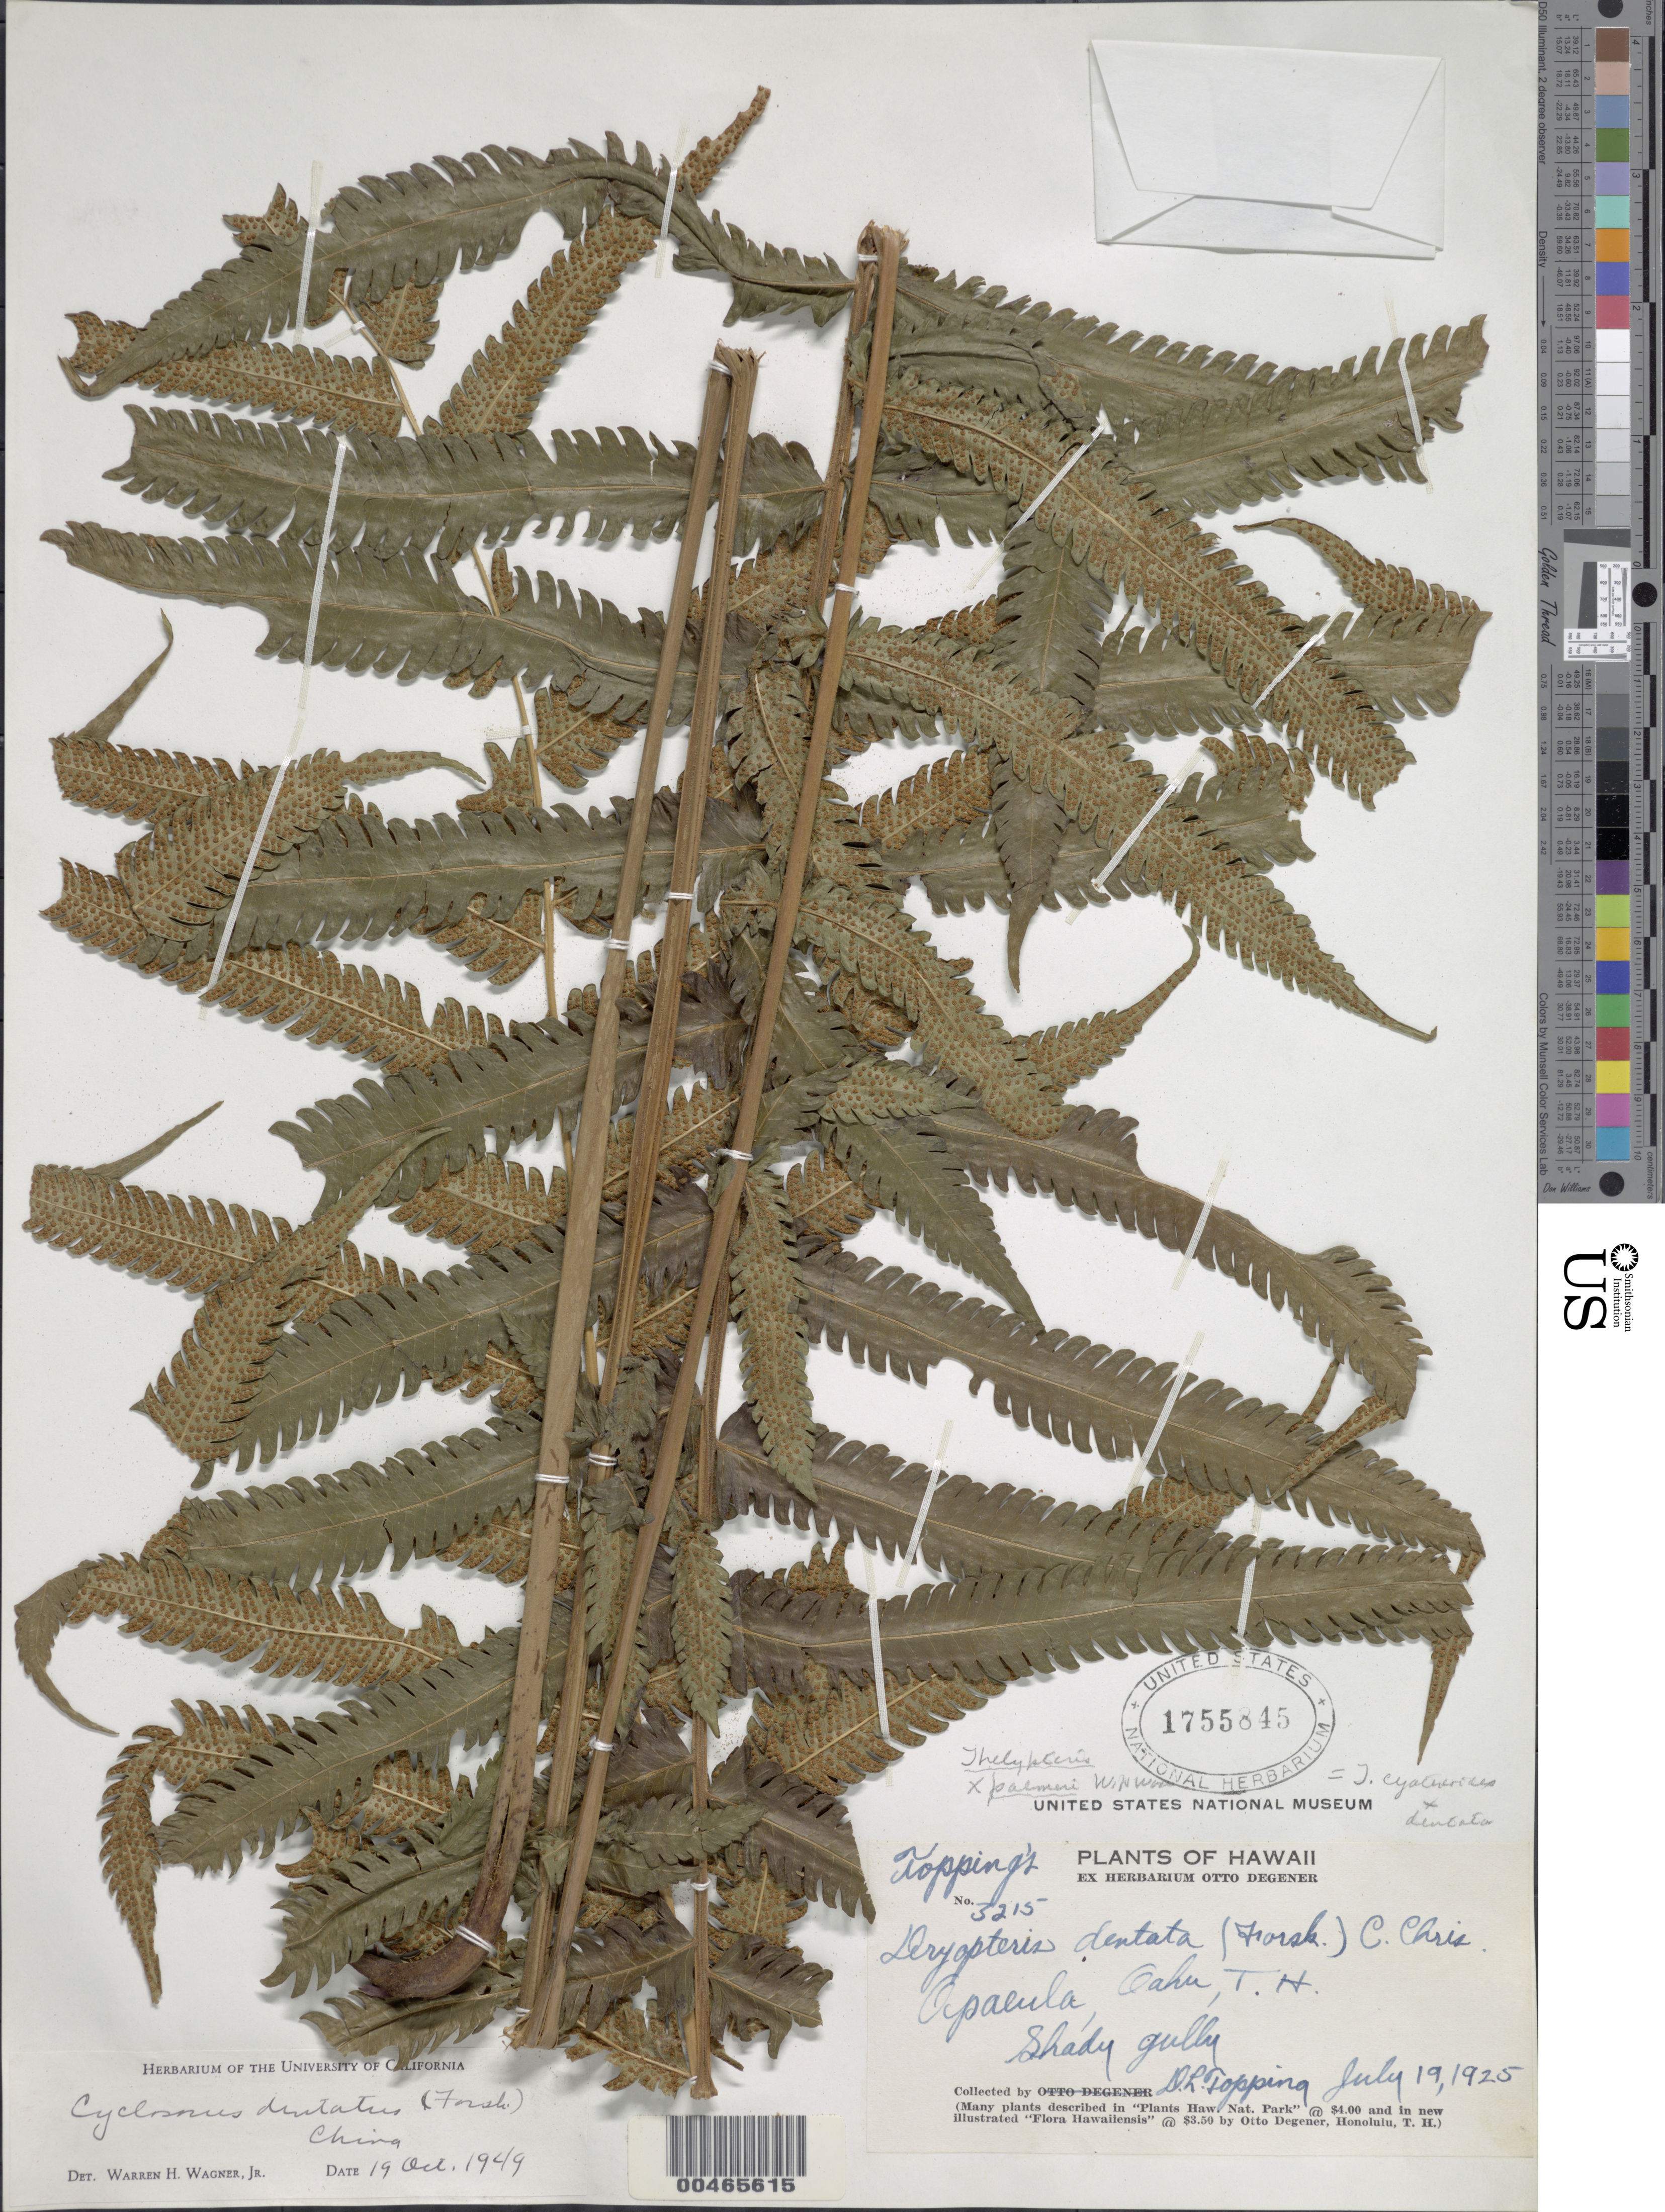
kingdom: Plantae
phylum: Tracheophyta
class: Polypodiopsida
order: Polypodiales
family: Thelypteridaceae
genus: Cyclosorus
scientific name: Cyclosorus x palmeri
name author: (W.H. Wagner) W.H. Wagner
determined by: Wagner, W. L., (BOT), Smithsonian Institution - National Museum of Natural History (UNITED STATES)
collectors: D. L. Topping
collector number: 3215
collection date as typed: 19 Jul 1925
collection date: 1925-07-19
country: United States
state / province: Hawaii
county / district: Honolulu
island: Oahu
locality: Opaeula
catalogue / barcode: US 1755845